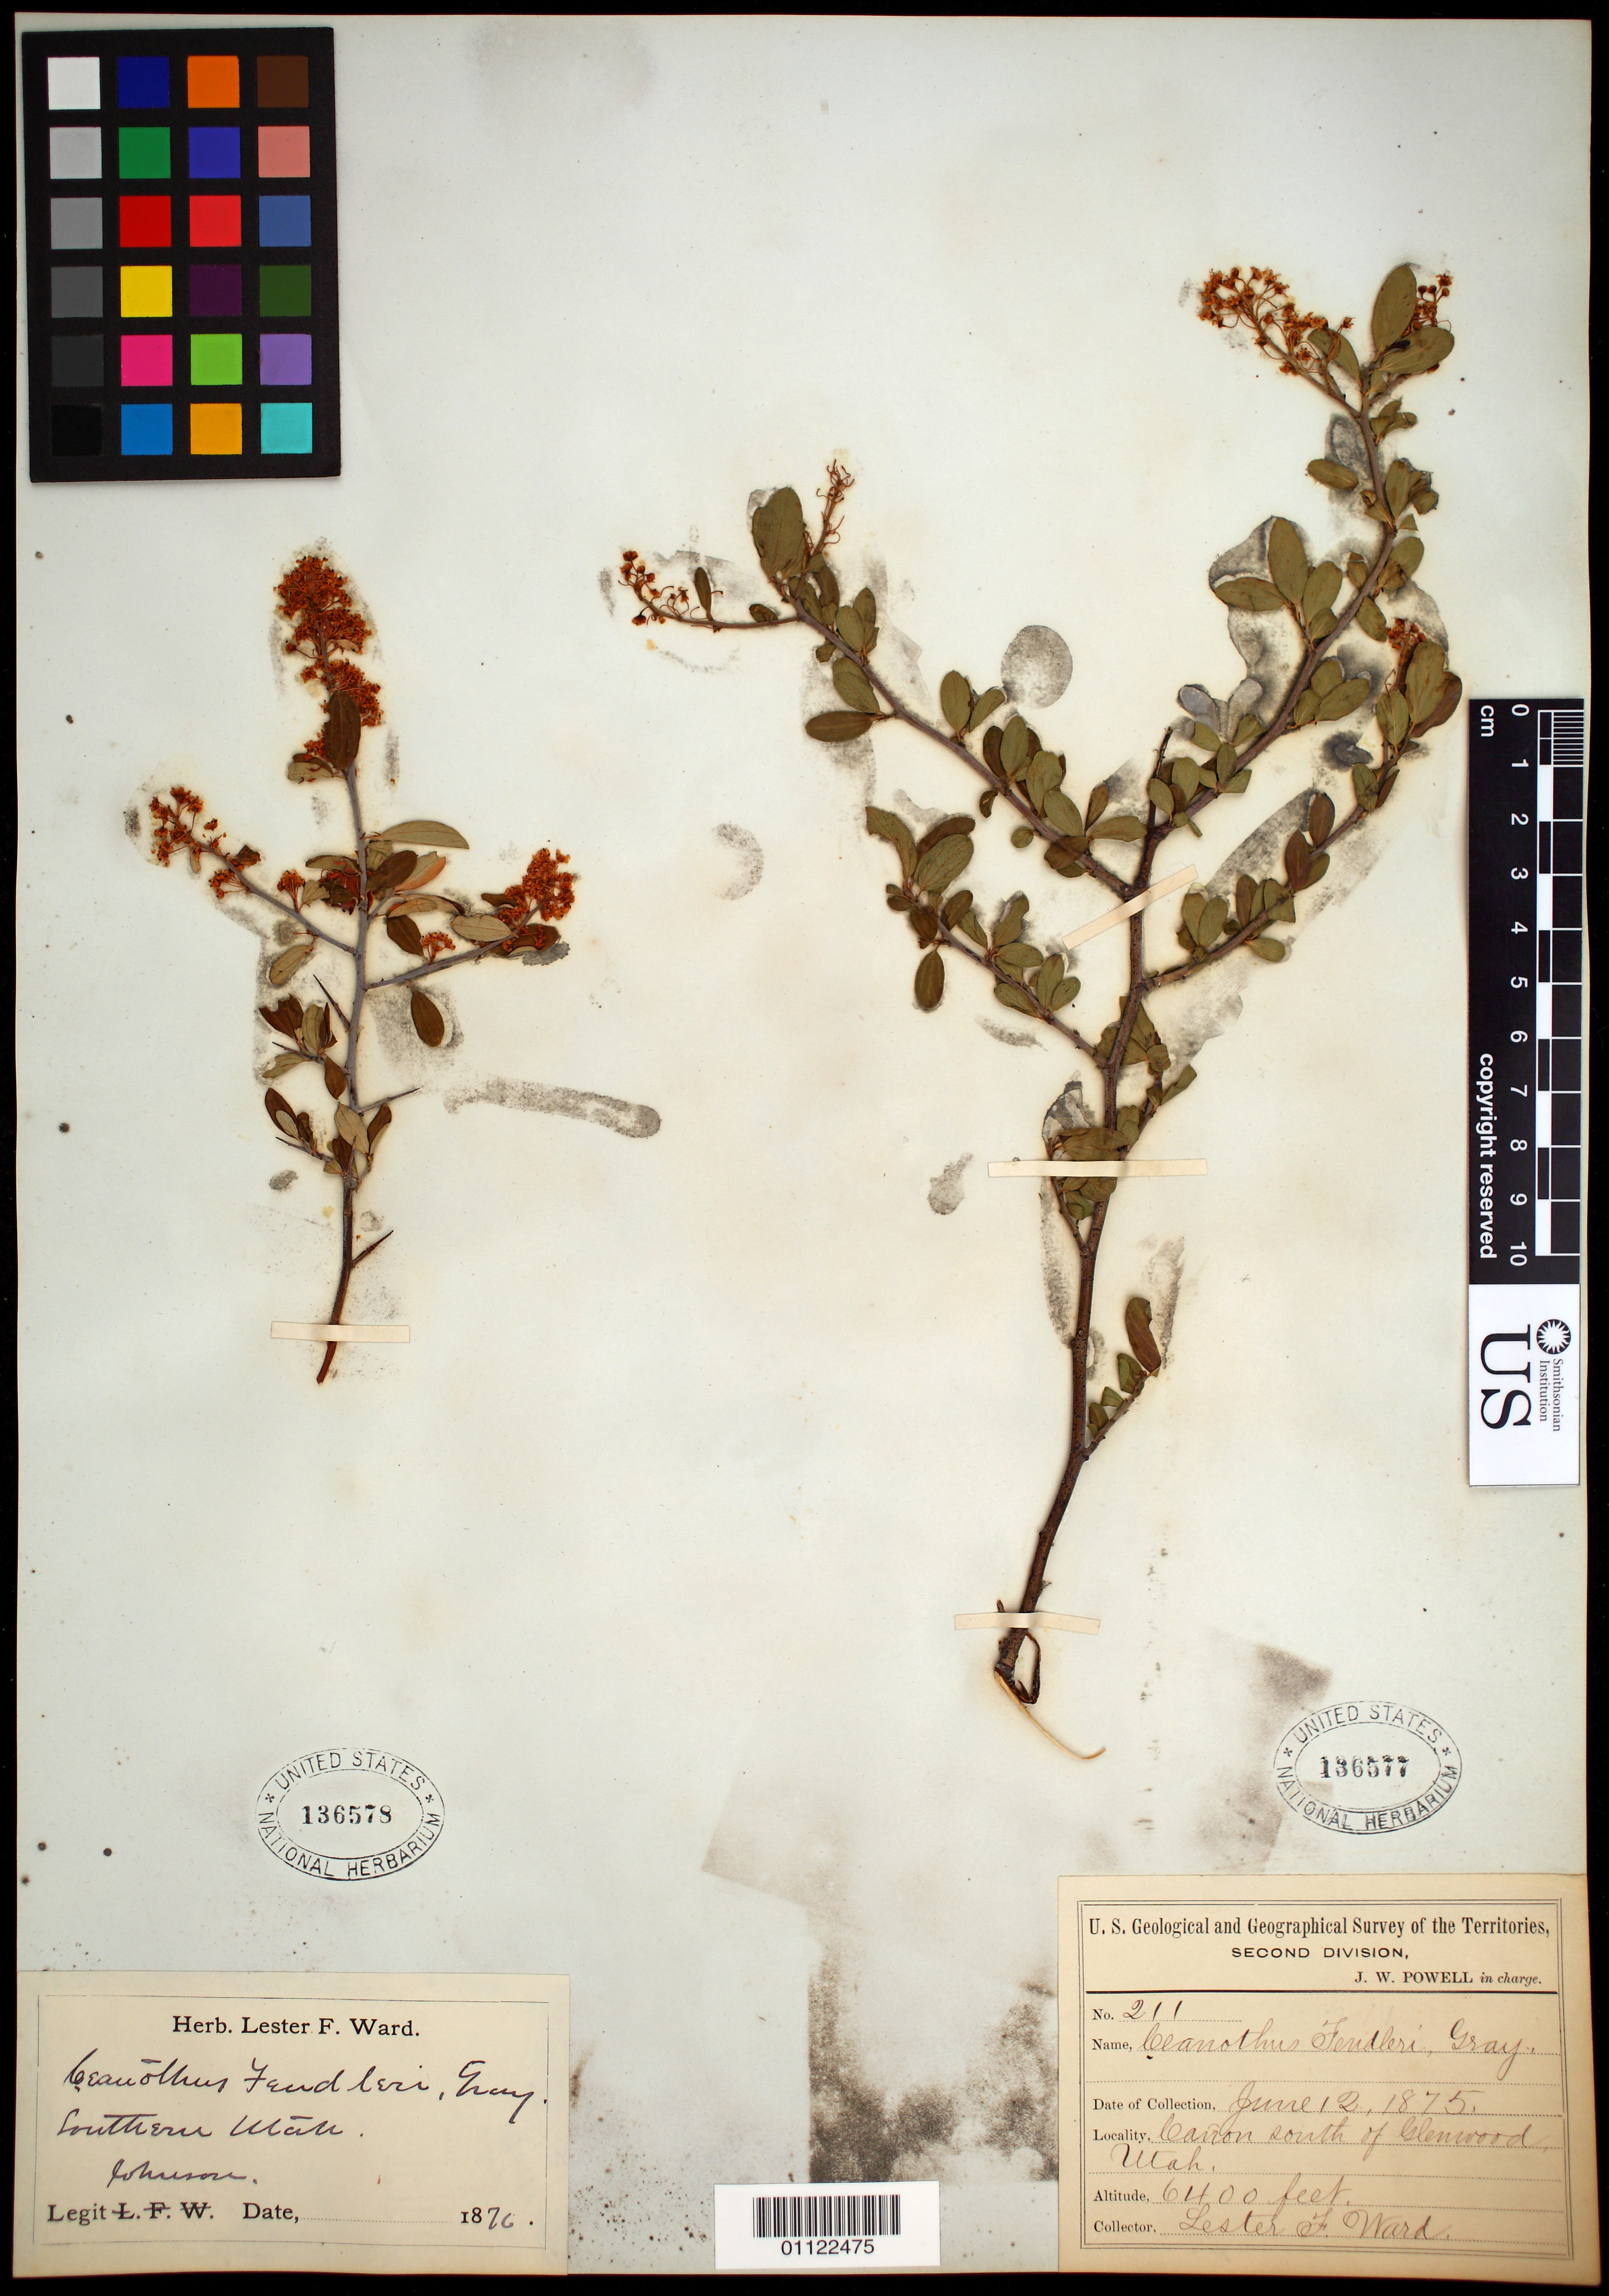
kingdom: Plantae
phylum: Tracheophyta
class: Magnoliopsida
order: Rosales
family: Rhamnaceae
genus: Ceanothus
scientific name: Ceanothus fendleri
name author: A. Gray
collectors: L. F. Ward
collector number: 211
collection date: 1875-06-12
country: United States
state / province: Utah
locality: Canyon South of Glenwood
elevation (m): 1951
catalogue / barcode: US 136577-2